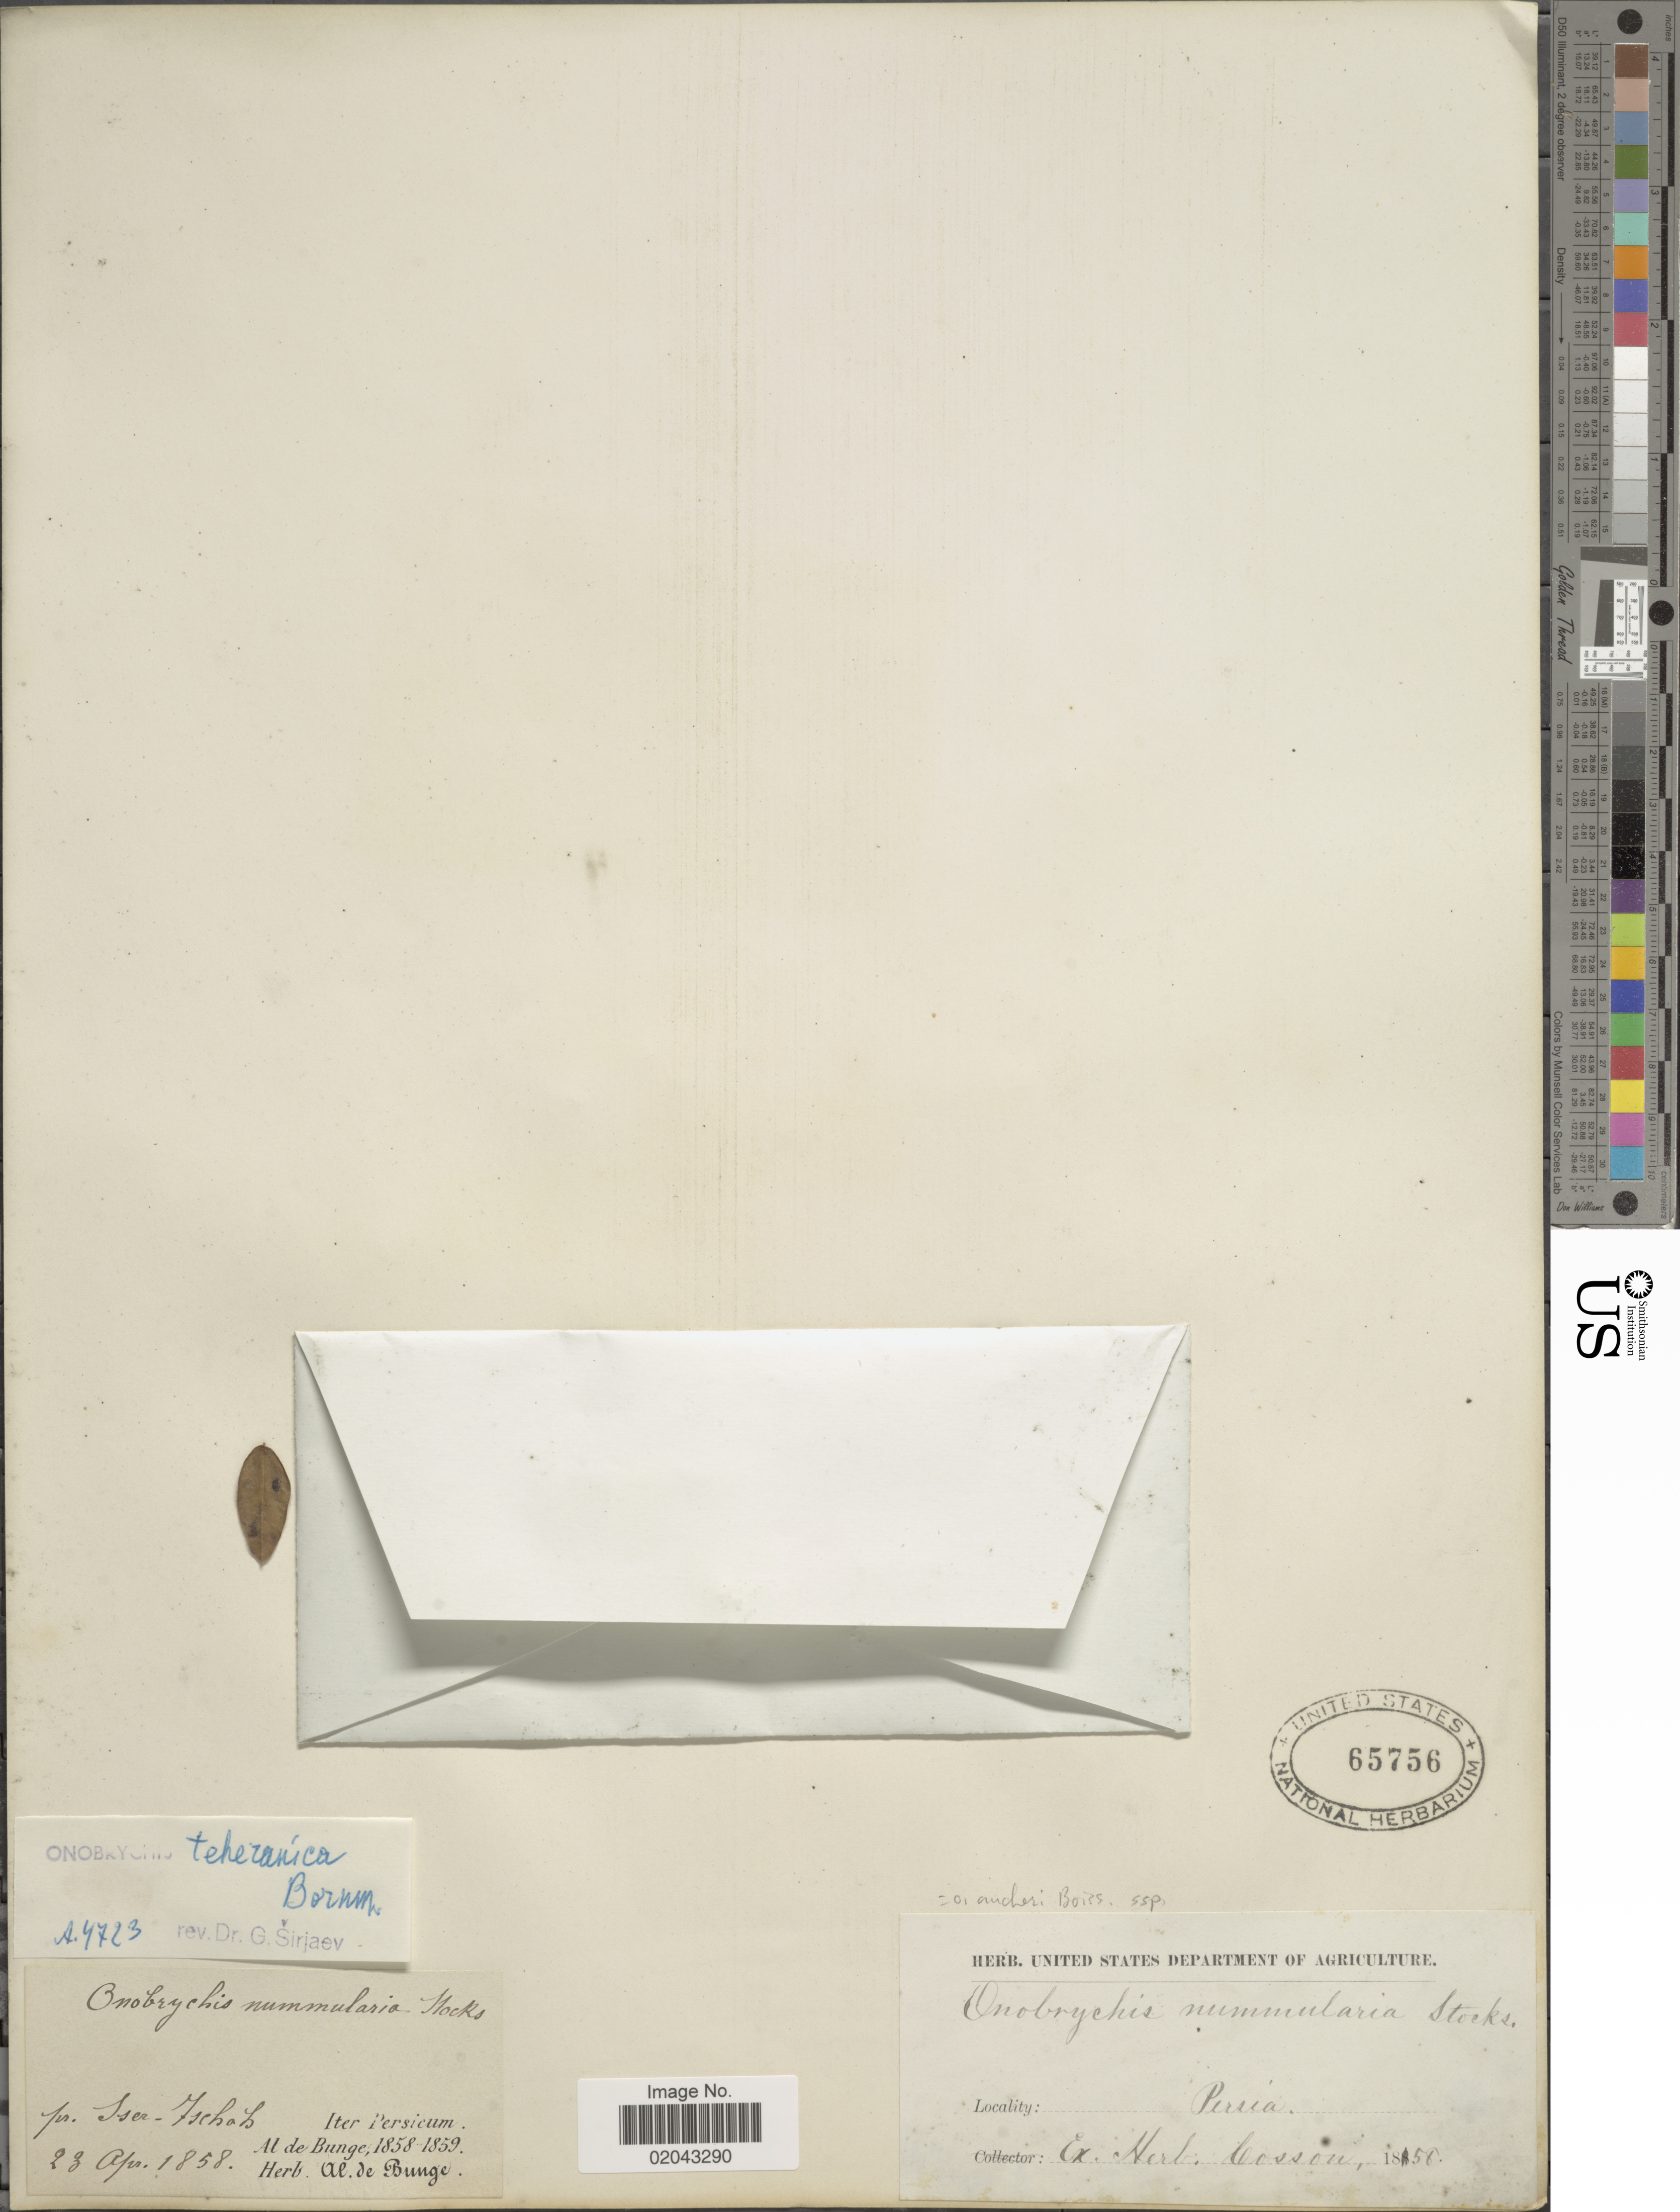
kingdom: Plantae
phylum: Tracheophyta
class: Magnoliopsida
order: Fabales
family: Fabaceae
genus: Onobrychis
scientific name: Onobrychis aucheri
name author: Boiss.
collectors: A. de Bunge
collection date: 1858-07-23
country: Iran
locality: Persia, Pr. Isen-Ischab. [interpreted]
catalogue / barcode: US 65756